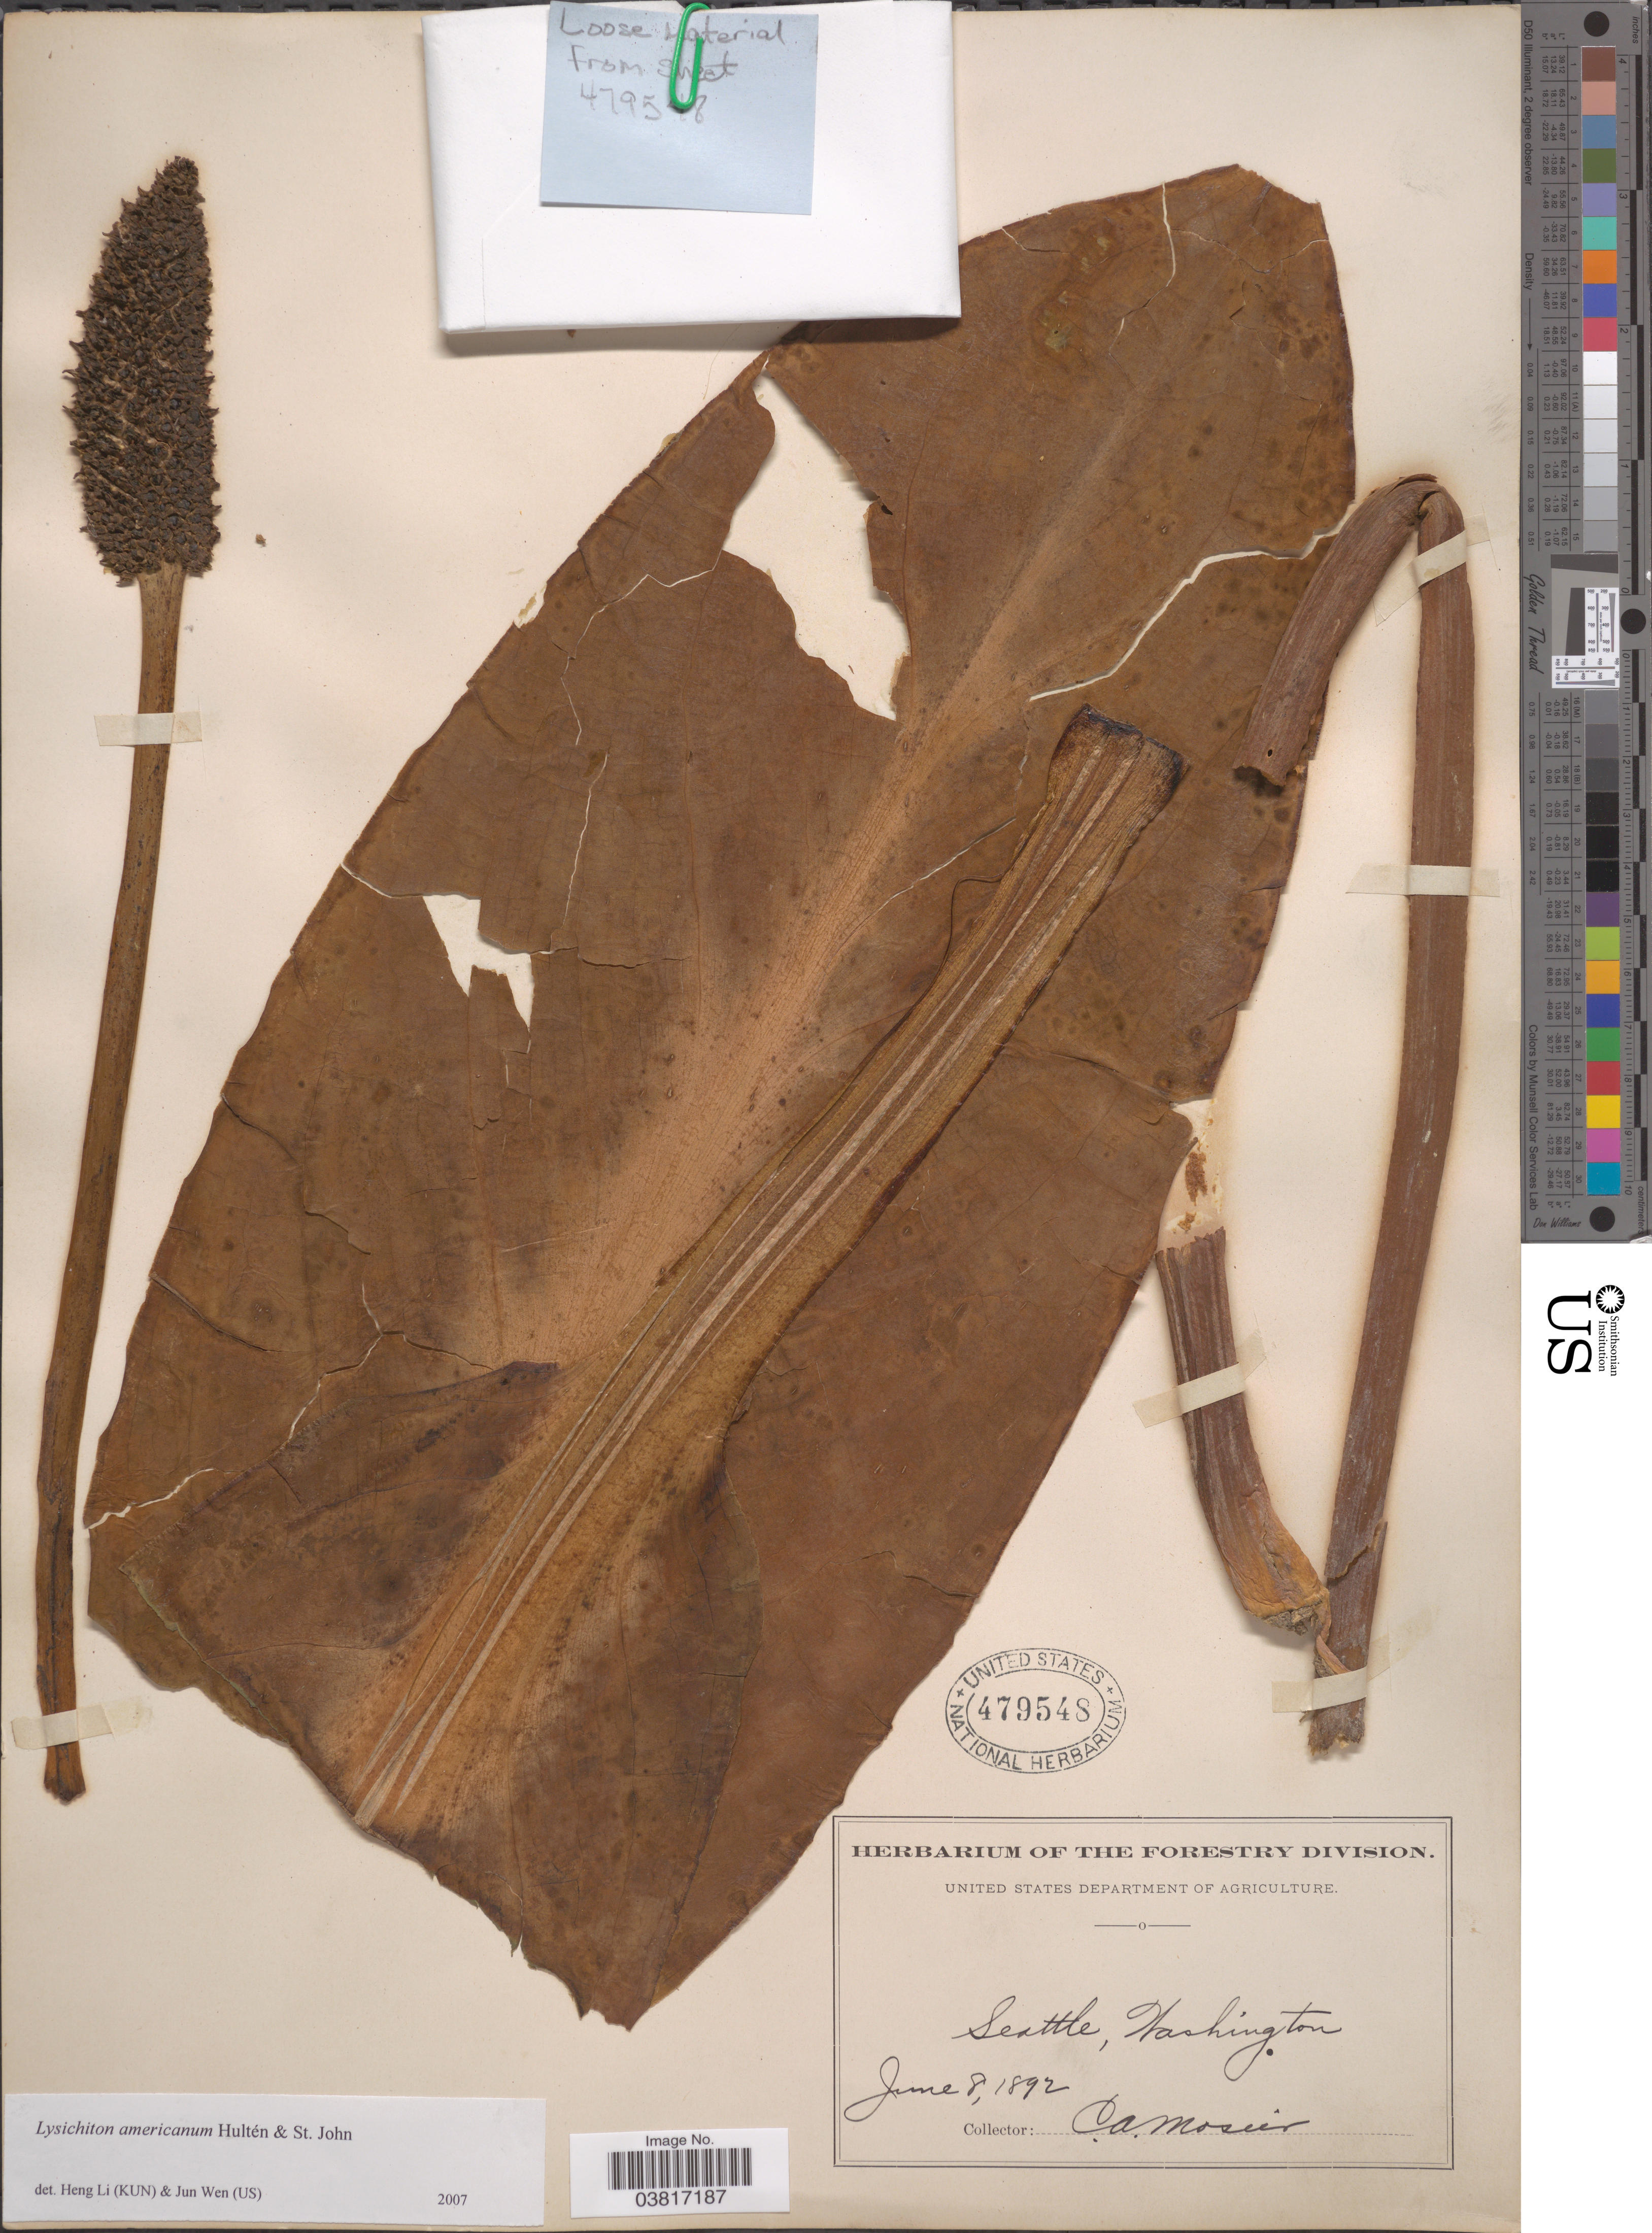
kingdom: Plantae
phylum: Tracheophyta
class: Liliopsida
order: Alismatales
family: Araceae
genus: Lysichiton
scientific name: Lysichiton americanus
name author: Hultén & H. St. John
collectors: C. A. Mosier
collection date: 1892-06-08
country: United States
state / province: Washington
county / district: King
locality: Seattle.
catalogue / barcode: US 479548